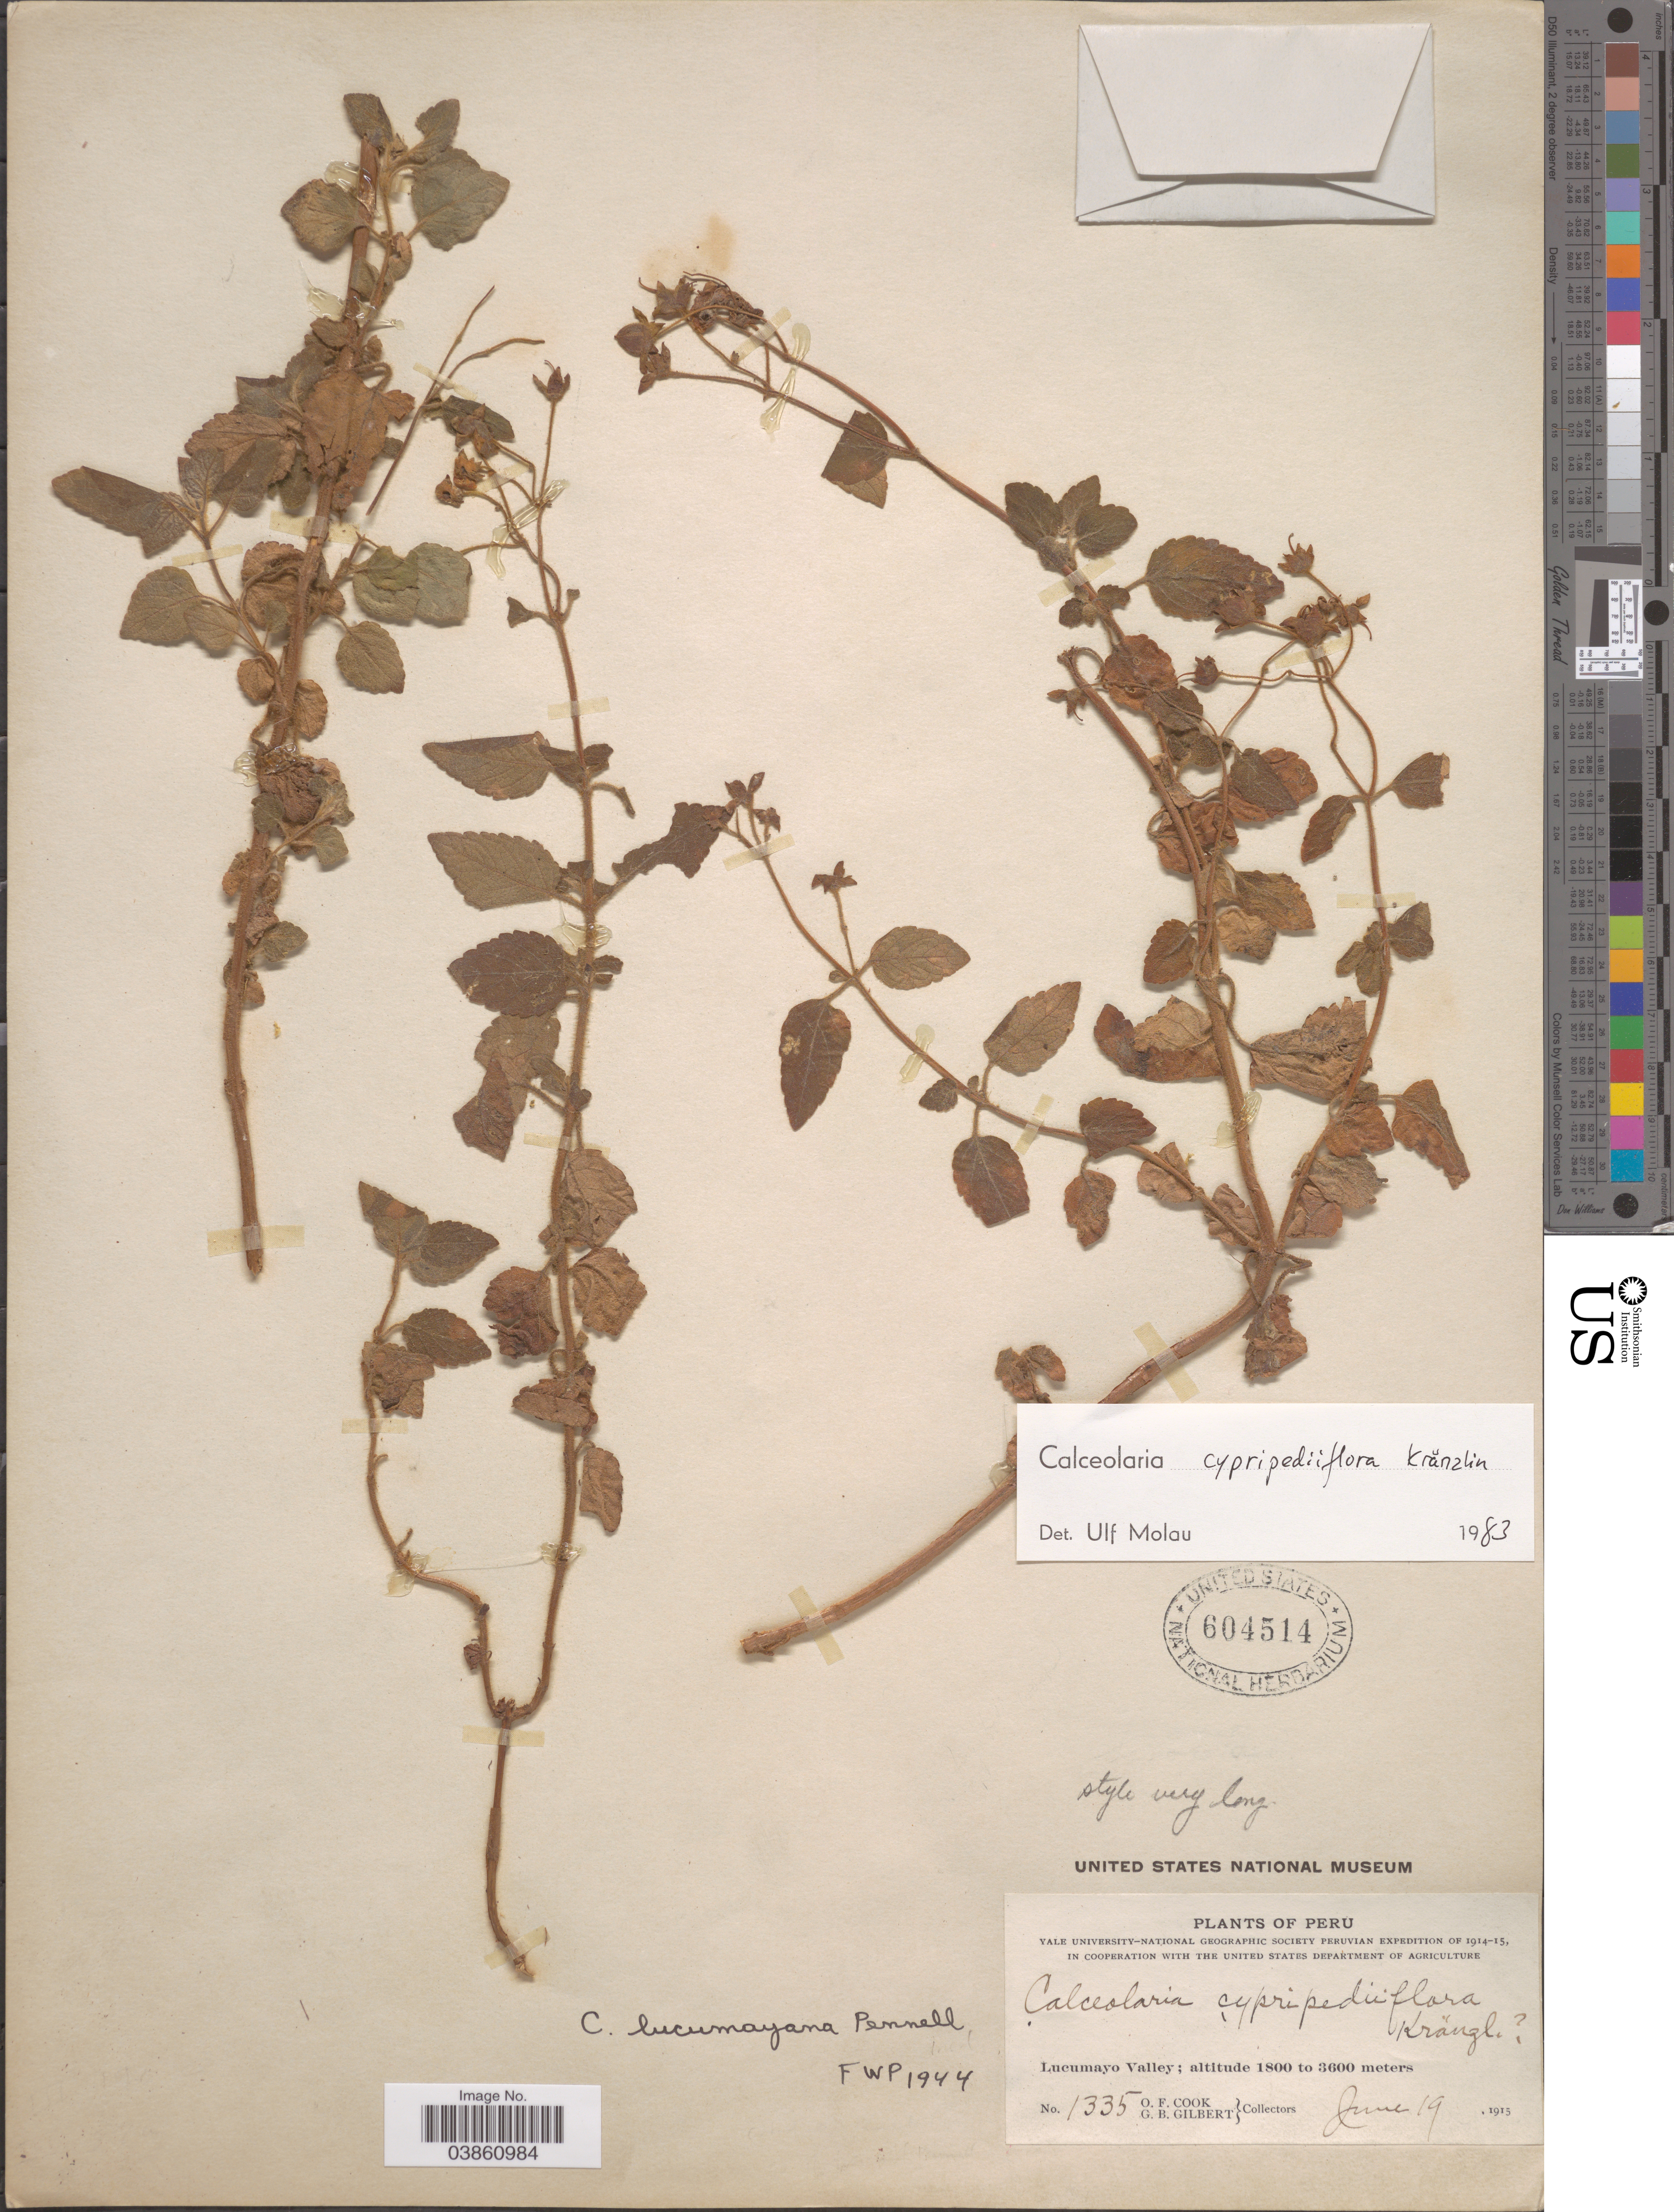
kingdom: Plantae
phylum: Tracheophyta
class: Magnoliopsida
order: Lamiales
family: Calceolariaceae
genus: Calceolaria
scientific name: Calceolaria cypripediiflora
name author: Kraenzl.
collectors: O. F. Cook & G. B. Gilbert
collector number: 1335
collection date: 1915-06-19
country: Peru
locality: Lucumayo Valley.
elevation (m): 1800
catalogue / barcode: US 604514